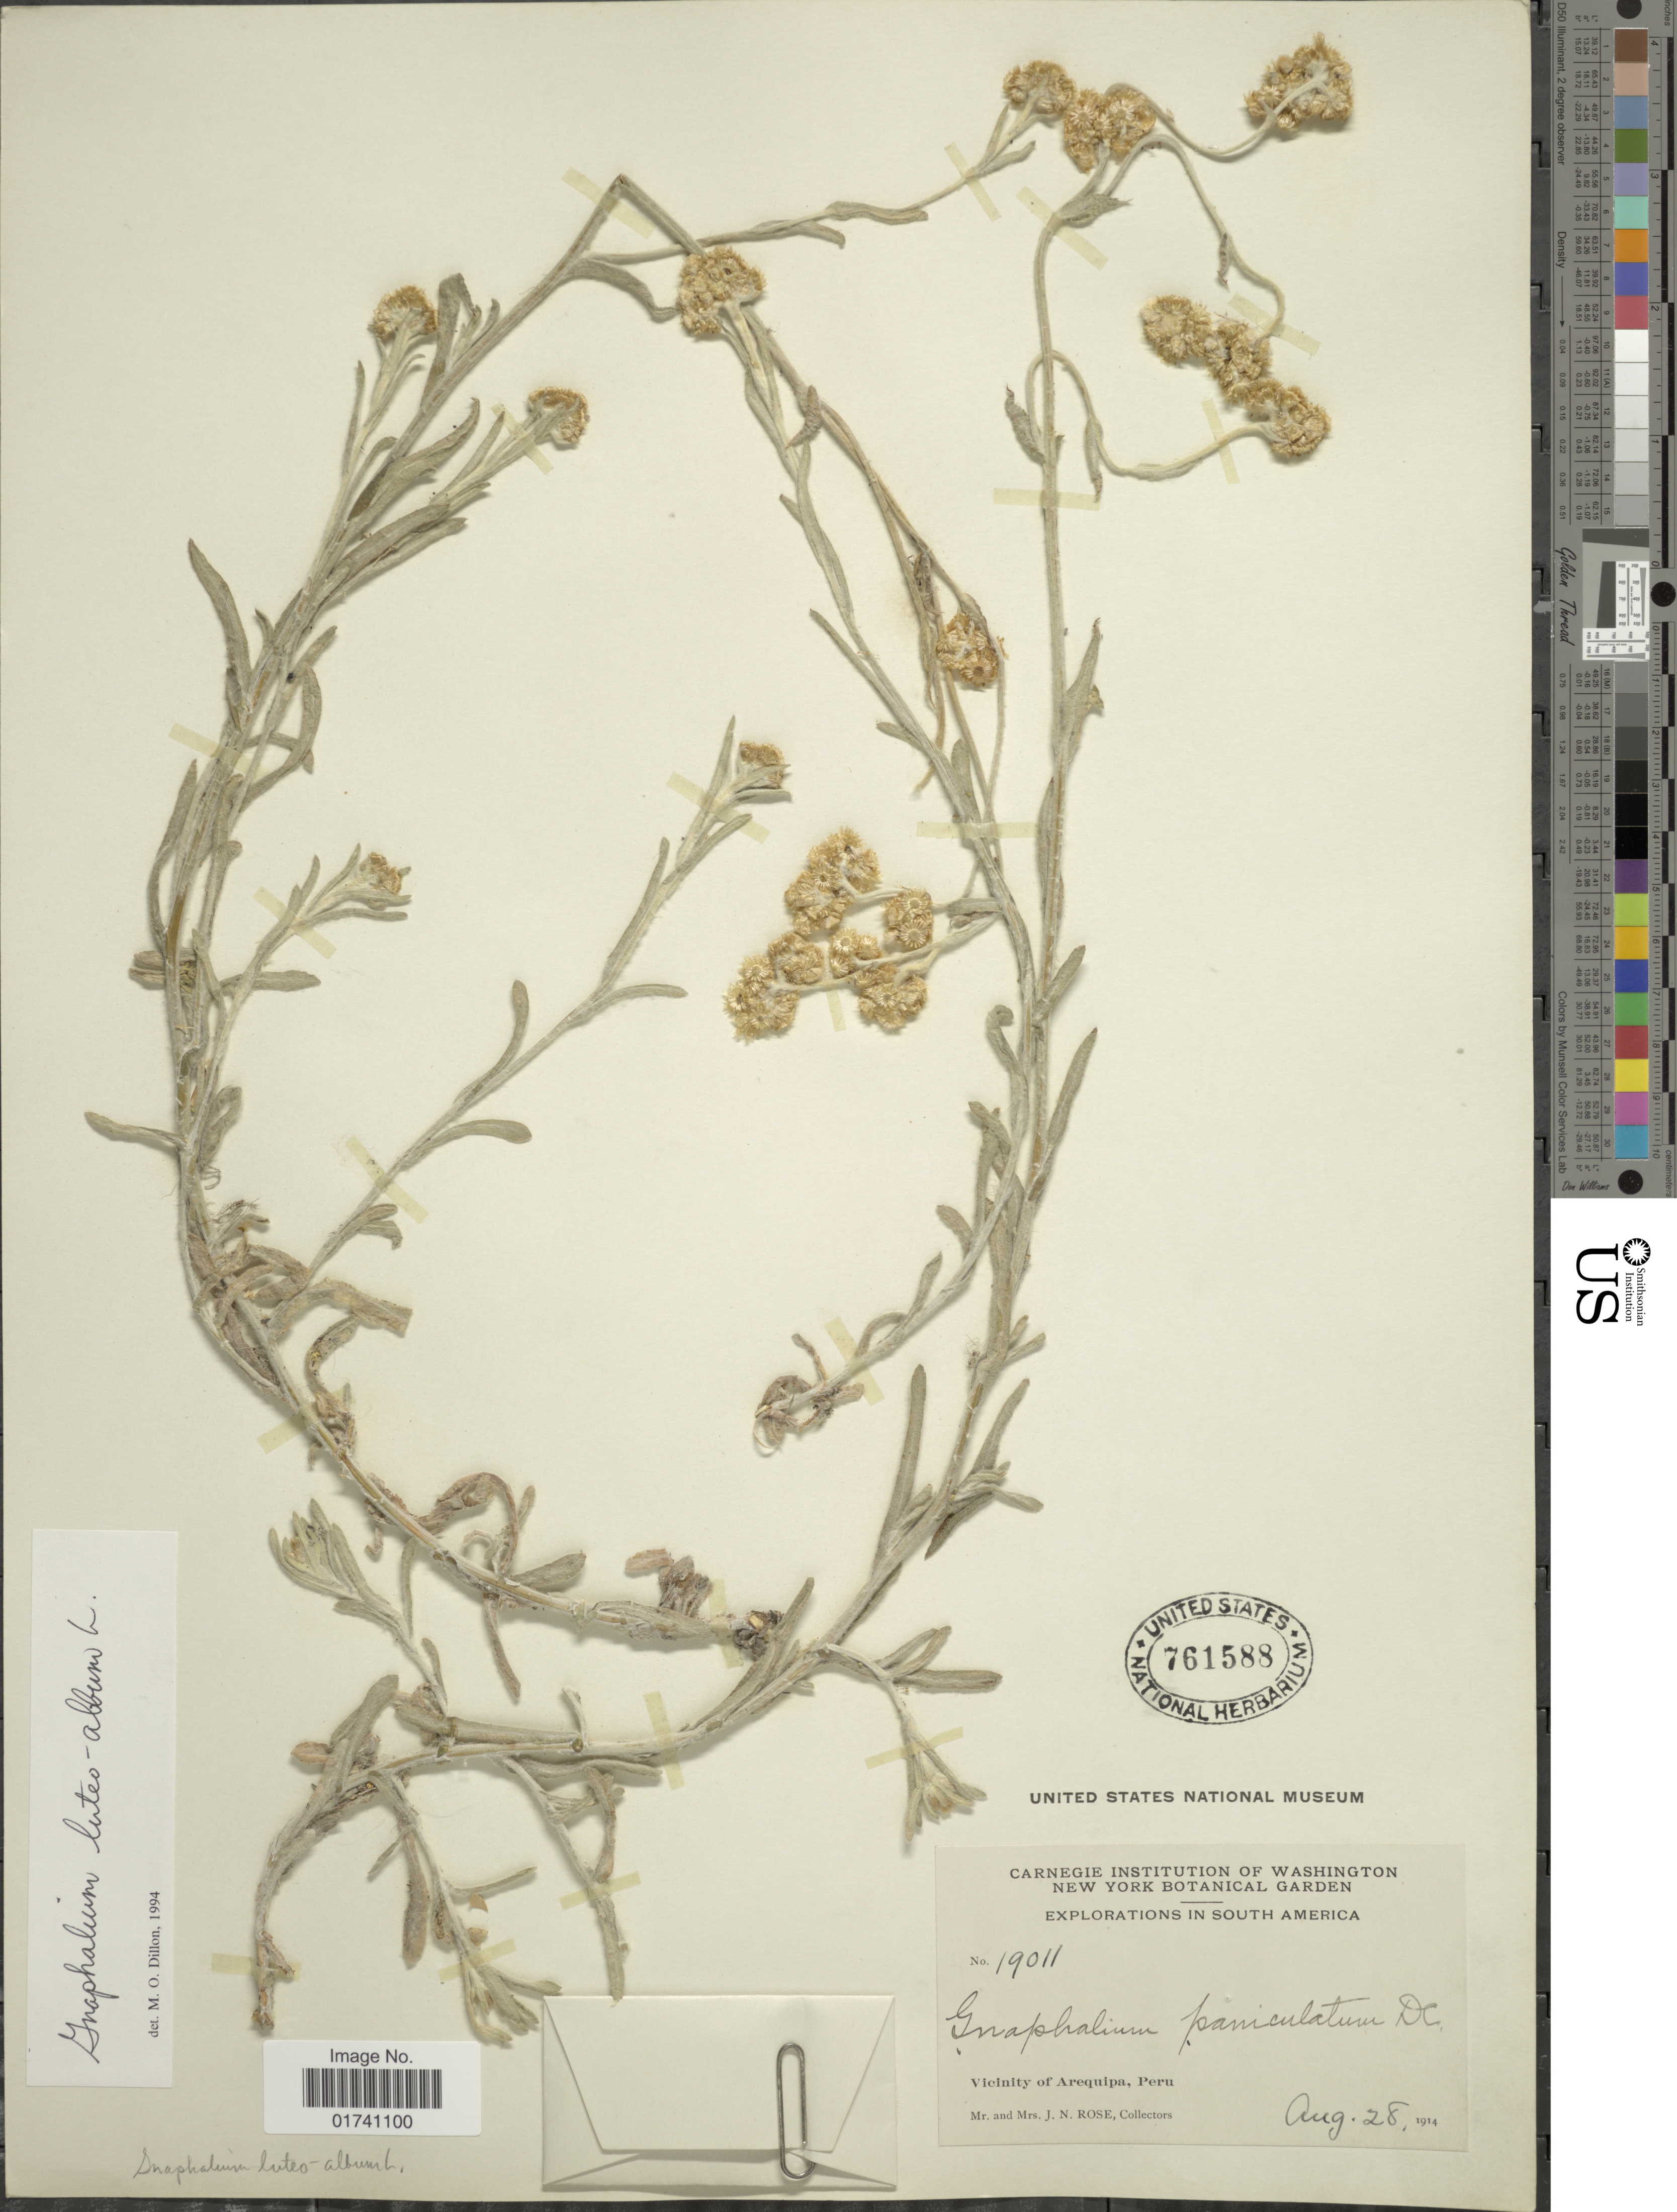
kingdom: Plantae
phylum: Tracheophyta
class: Magnoliopsida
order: Asterales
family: Asteraceae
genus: Laphangium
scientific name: Laphangium luteoalbum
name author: (L.) Tzvelev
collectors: J. N. Rose & L. B. Rose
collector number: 19011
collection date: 1914-08-28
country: Peru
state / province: Arequipa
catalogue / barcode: US 761588